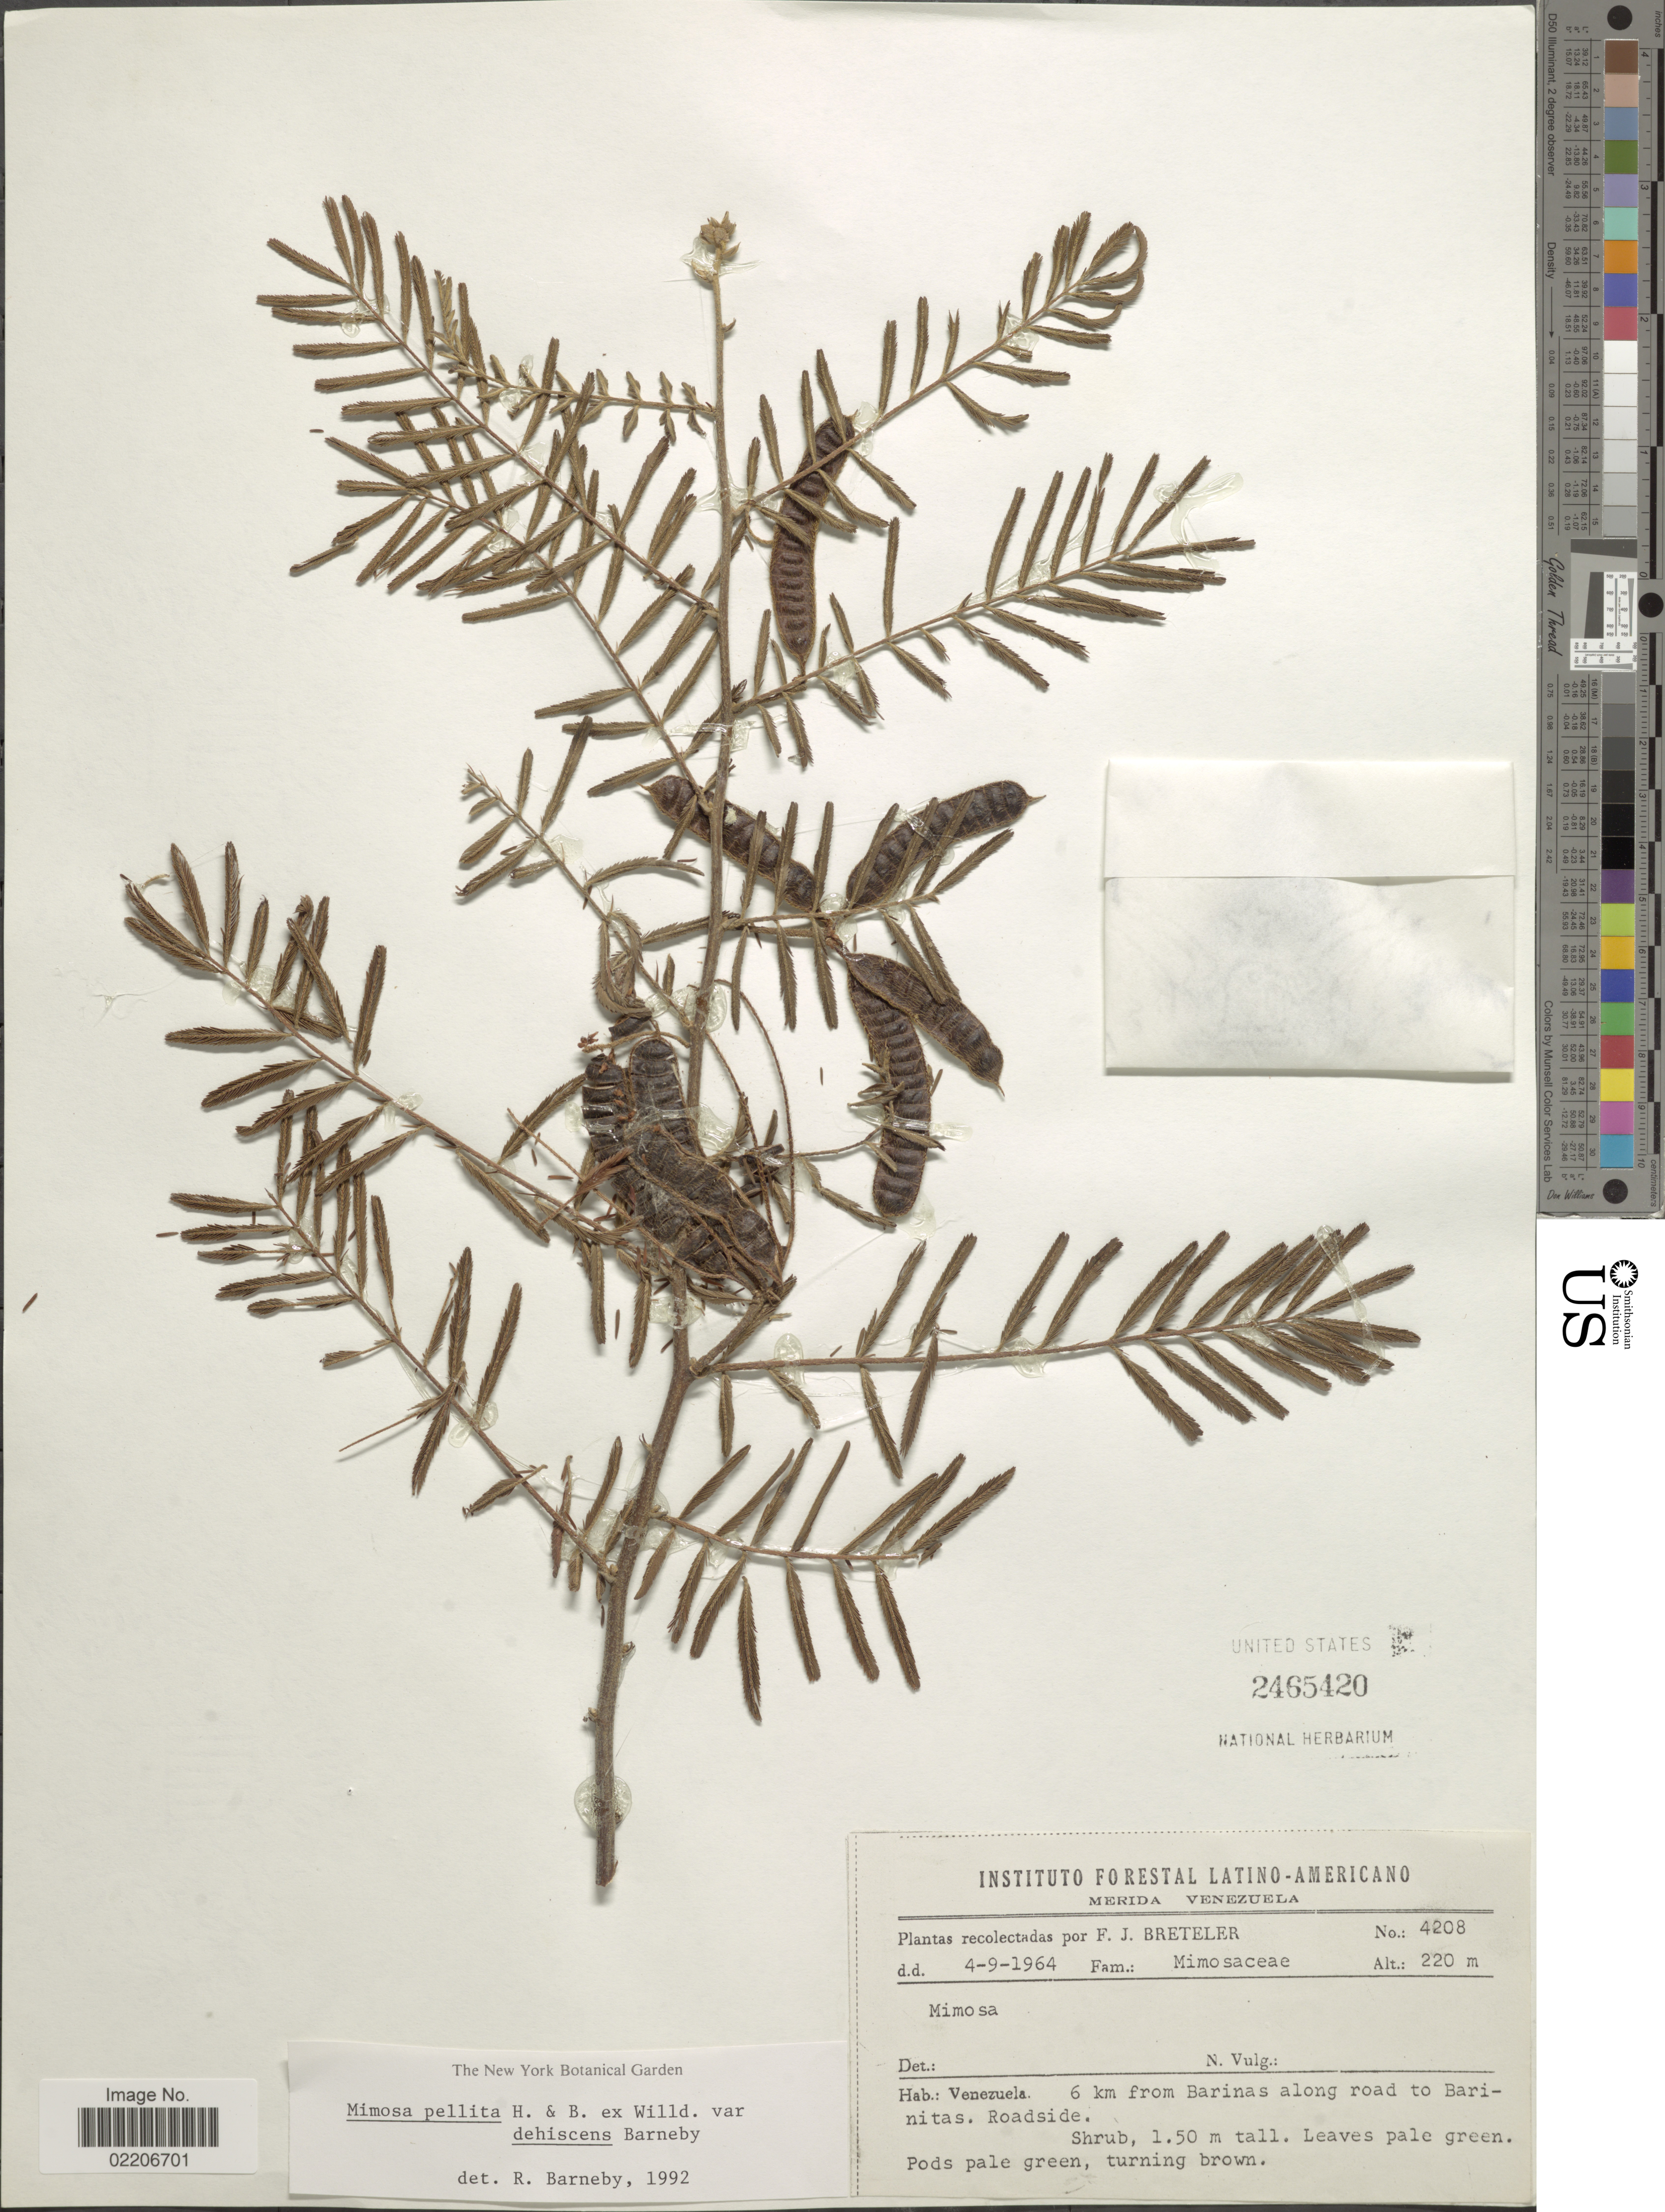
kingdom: Plantae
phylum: Tracheophyta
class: Magnoliopsida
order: Fabales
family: Fabaceae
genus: Mimosa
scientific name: Mimosa pellita var. dehiscens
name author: Barneby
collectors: F. J. Breteler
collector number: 4208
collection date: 1964-09-04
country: Venezuela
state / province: Barinas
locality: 6 km from Barinas along road to Barinitas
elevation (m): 220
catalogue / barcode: US 2465420